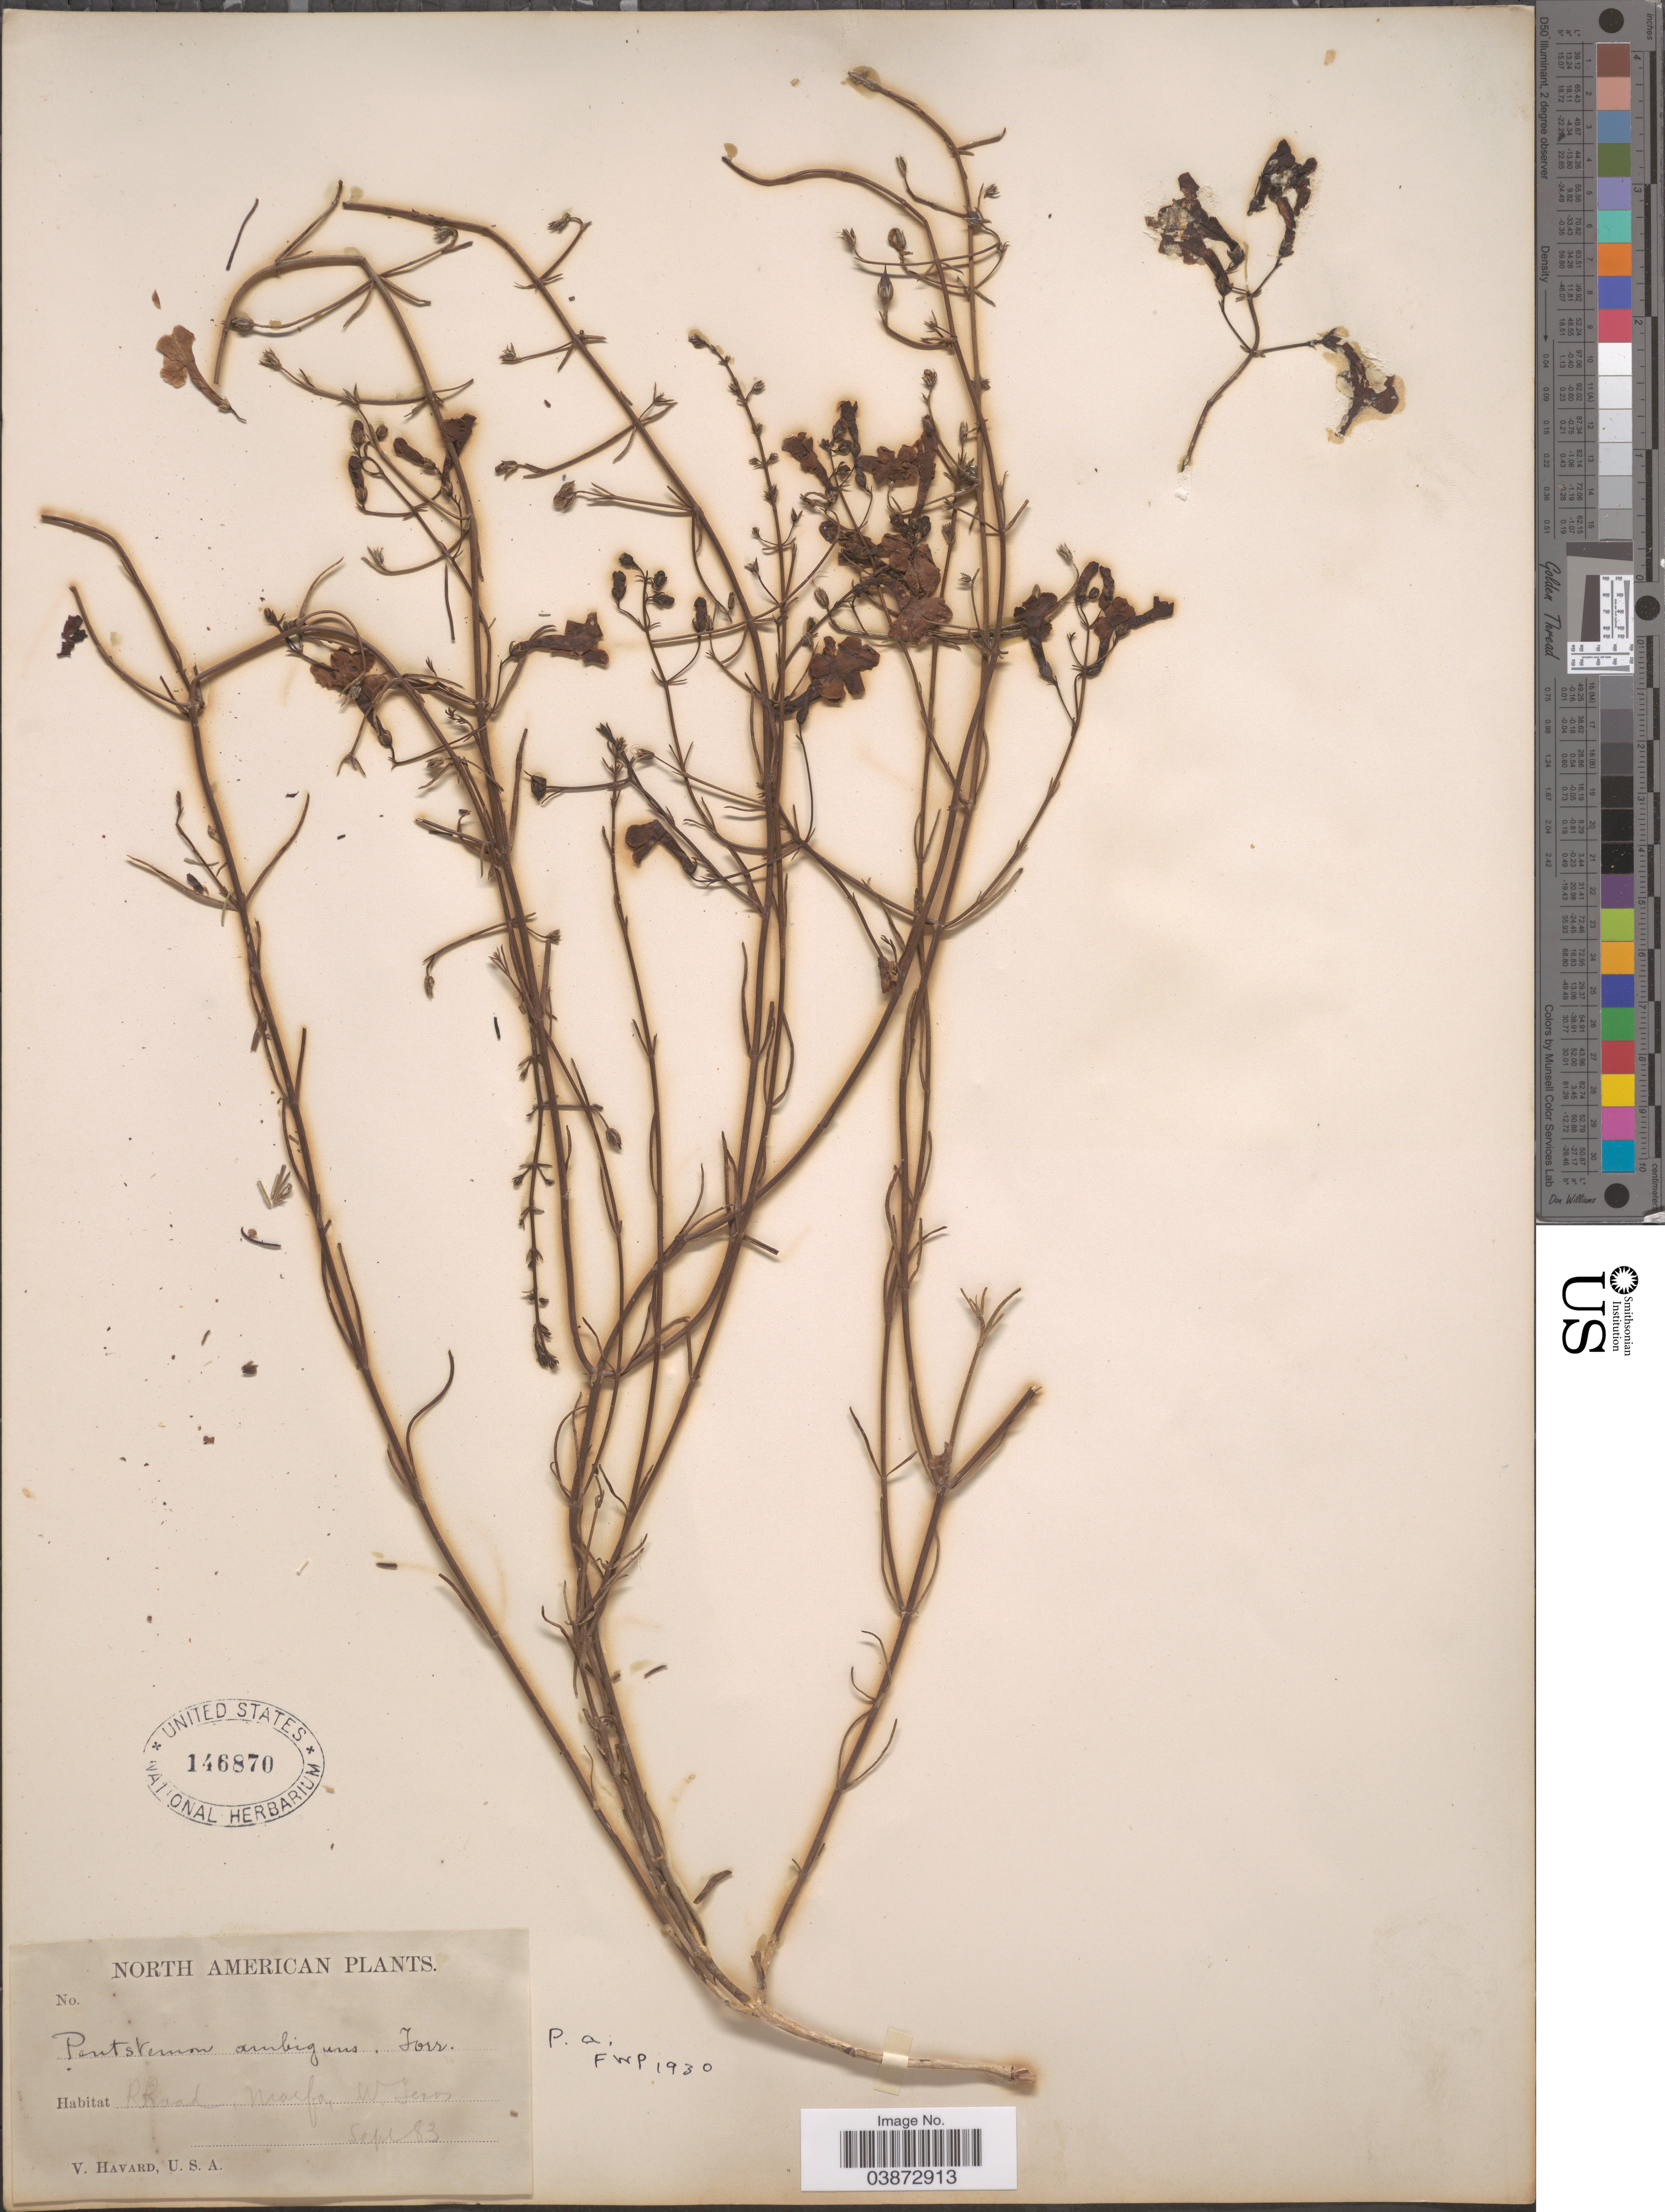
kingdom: Plantae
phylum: Tracheophyta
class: Magnoliopsida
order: Lamiales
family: Plantaginaceae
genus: Penstemon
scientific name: Penstemon ambiguus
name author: Torr.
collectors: V. Havard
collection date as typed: Transcribed d/m/y: /9/83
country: United States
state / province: Texas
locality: RRoad, Marfa, W. Texas.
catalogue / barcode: US 146870